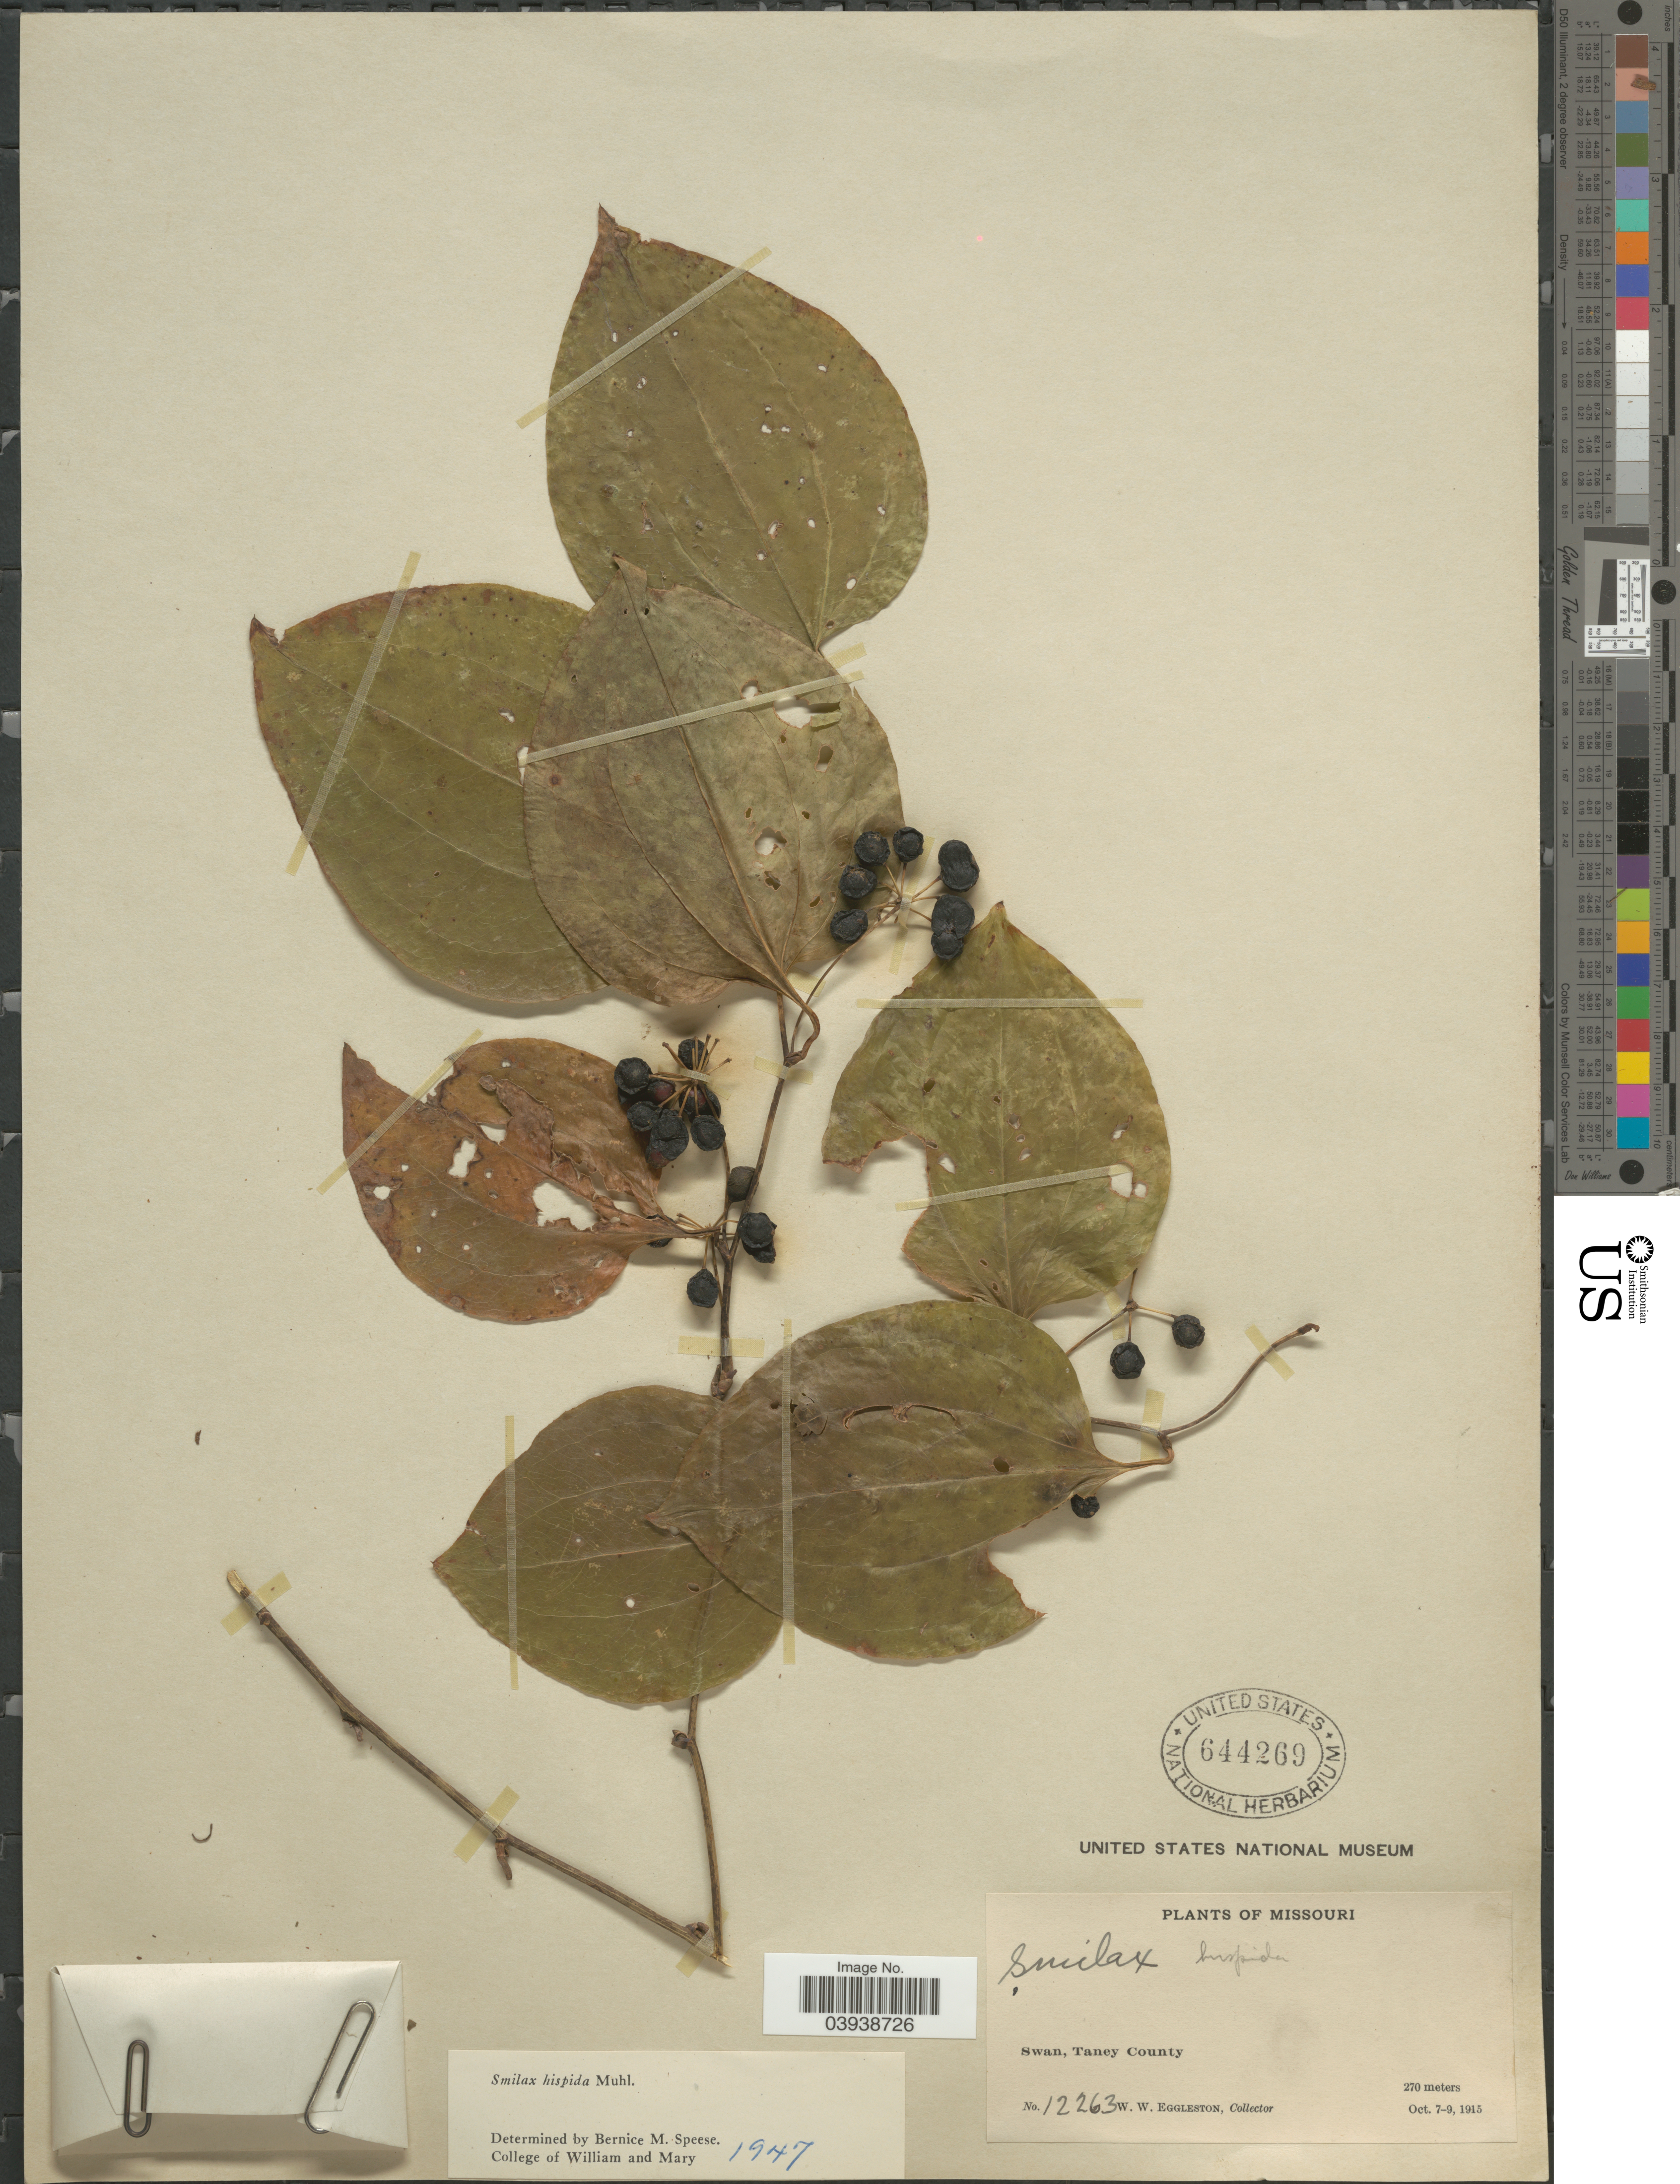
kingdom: Plantae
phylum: Tracheophyta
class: Liliopsida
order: Liliales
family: Smilacaceae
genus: Smilax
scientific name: Smilax hispida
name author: Raf.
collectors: W. W. Eggleston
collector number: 12263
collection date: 1915-10-07/1915-10-09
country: United States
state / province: Missouri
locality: Swan, Taney County.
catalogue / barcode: US 644269